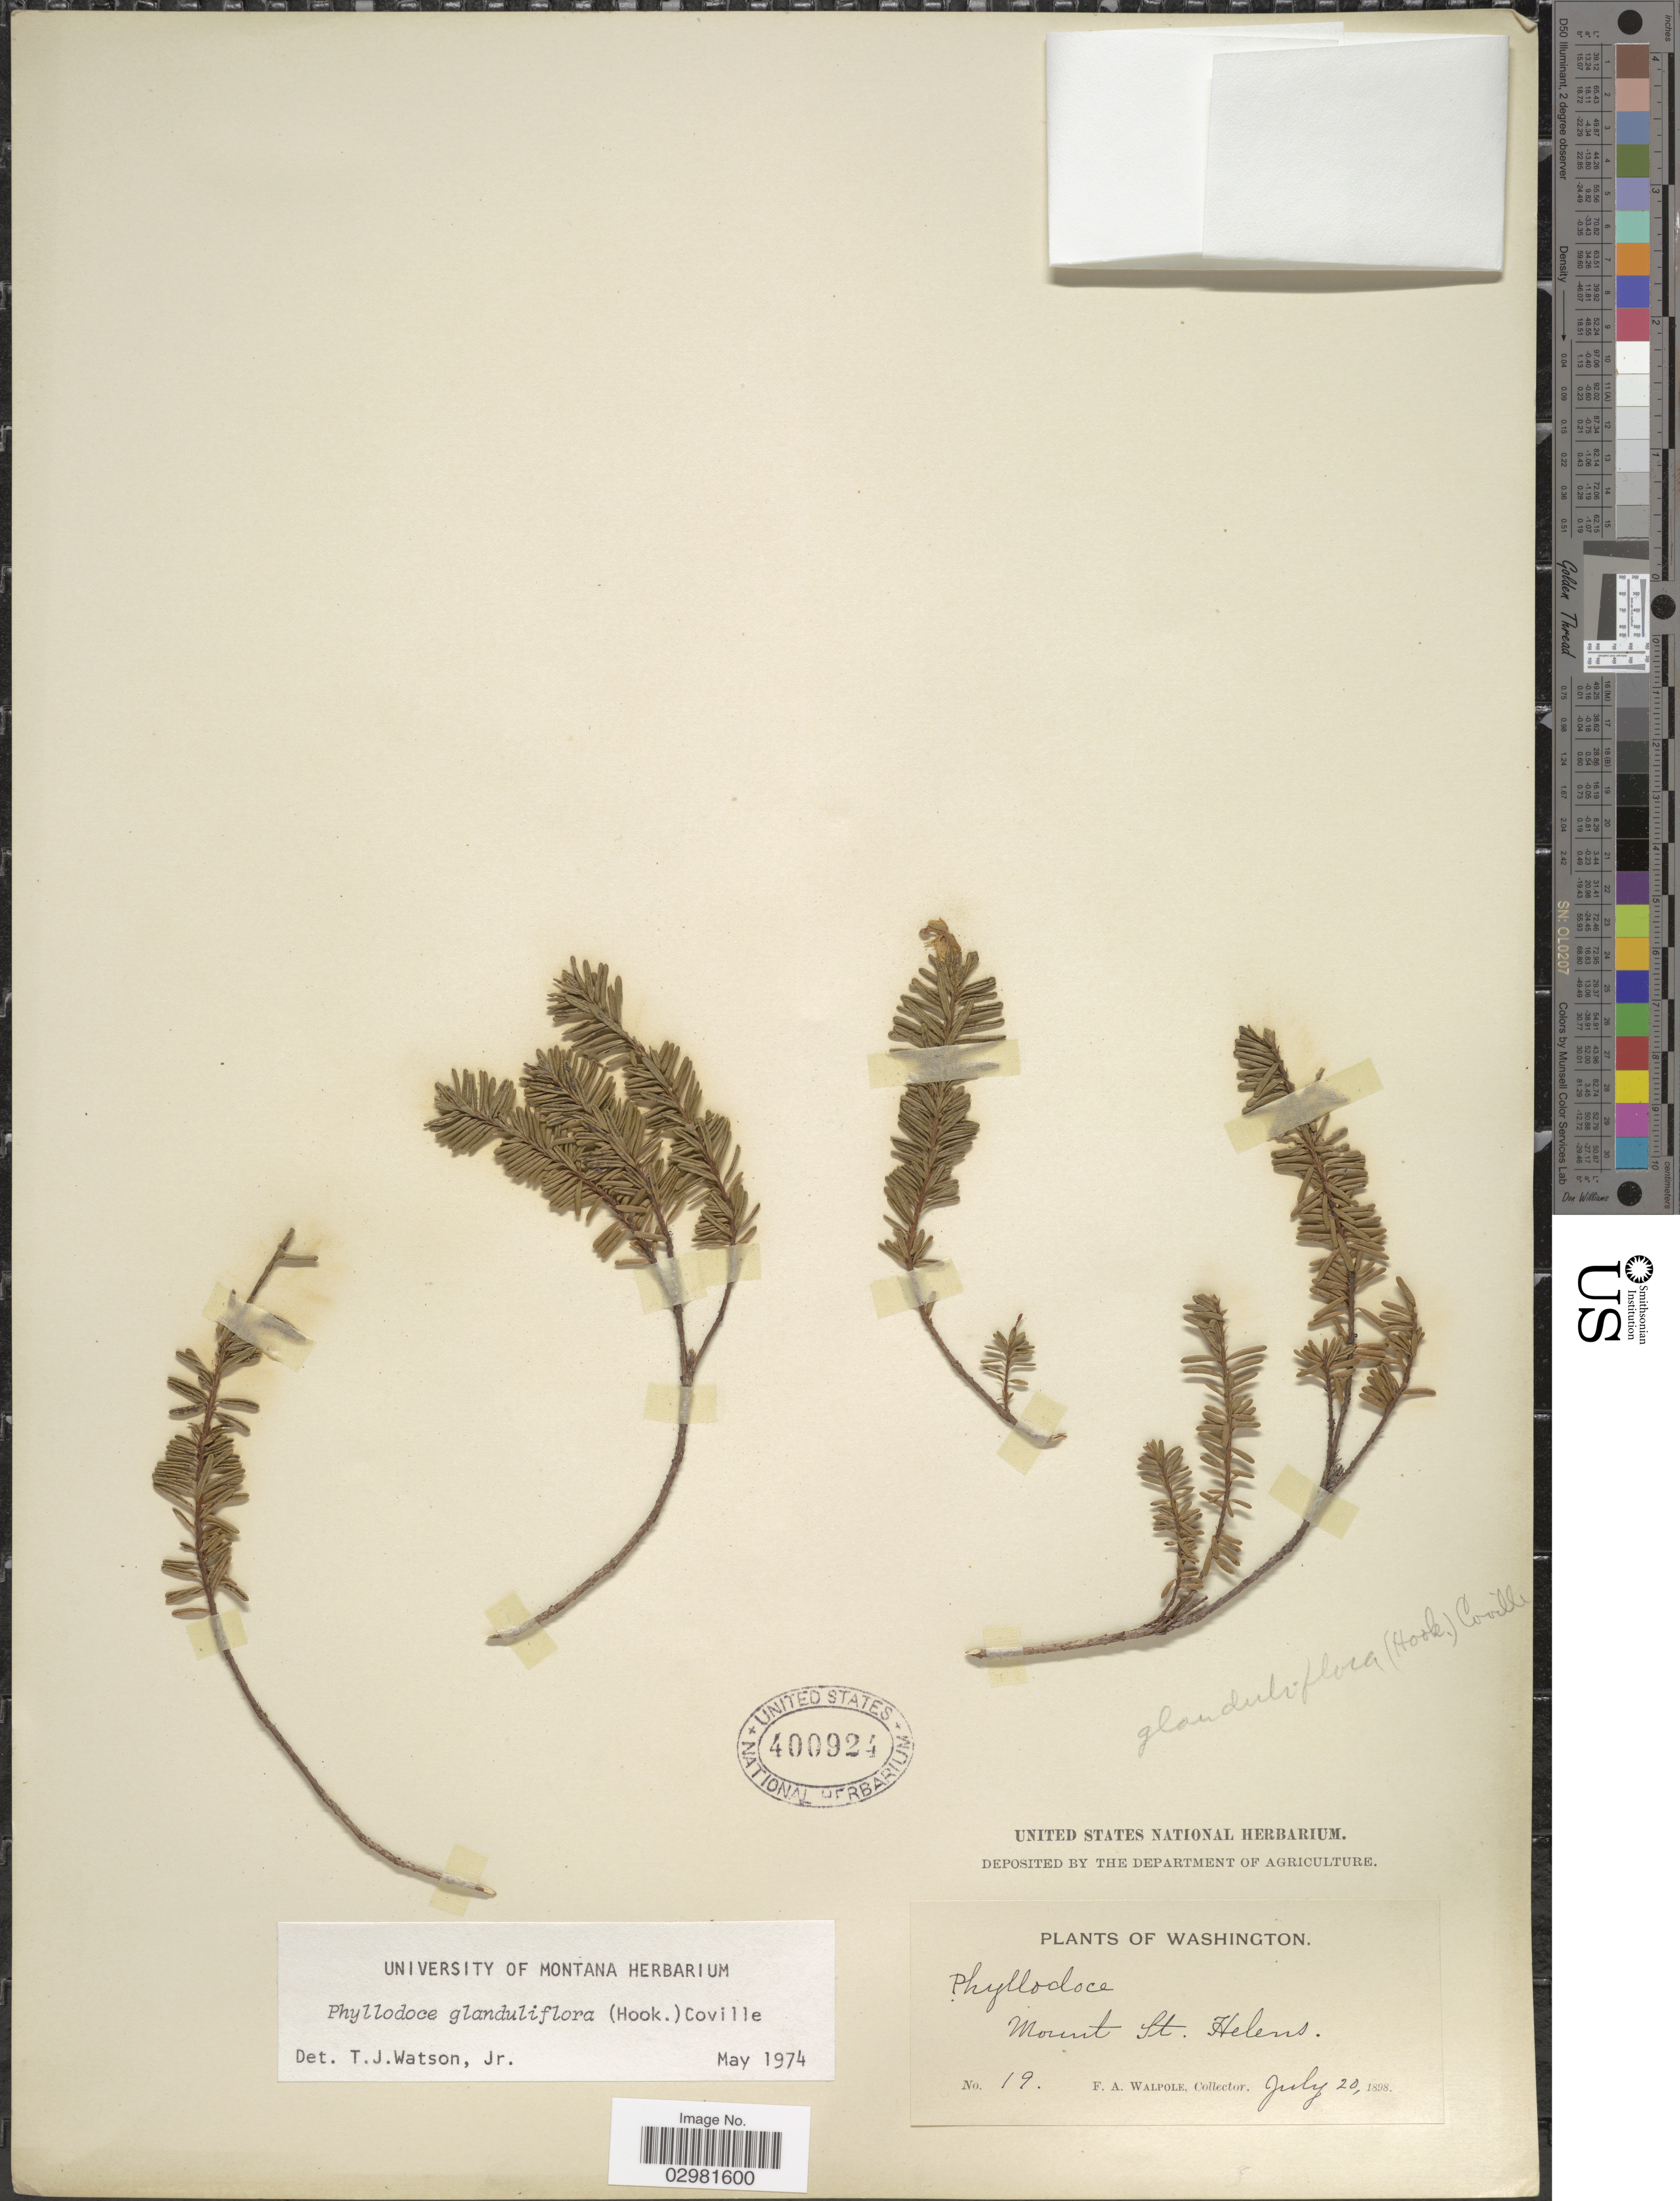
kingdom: Plantae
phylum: Tracheophyta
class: Magnoliopsida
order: Ericales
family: Ericaceae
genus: Phyllodoce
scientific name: Phyllodoce glanduliflora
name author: (Hook.) Coville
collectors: F. Walpole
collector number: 19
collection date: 1898-07-20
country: United States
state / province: Washington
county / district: Skamania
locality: Mount St. Helens.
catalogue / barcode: US 400924